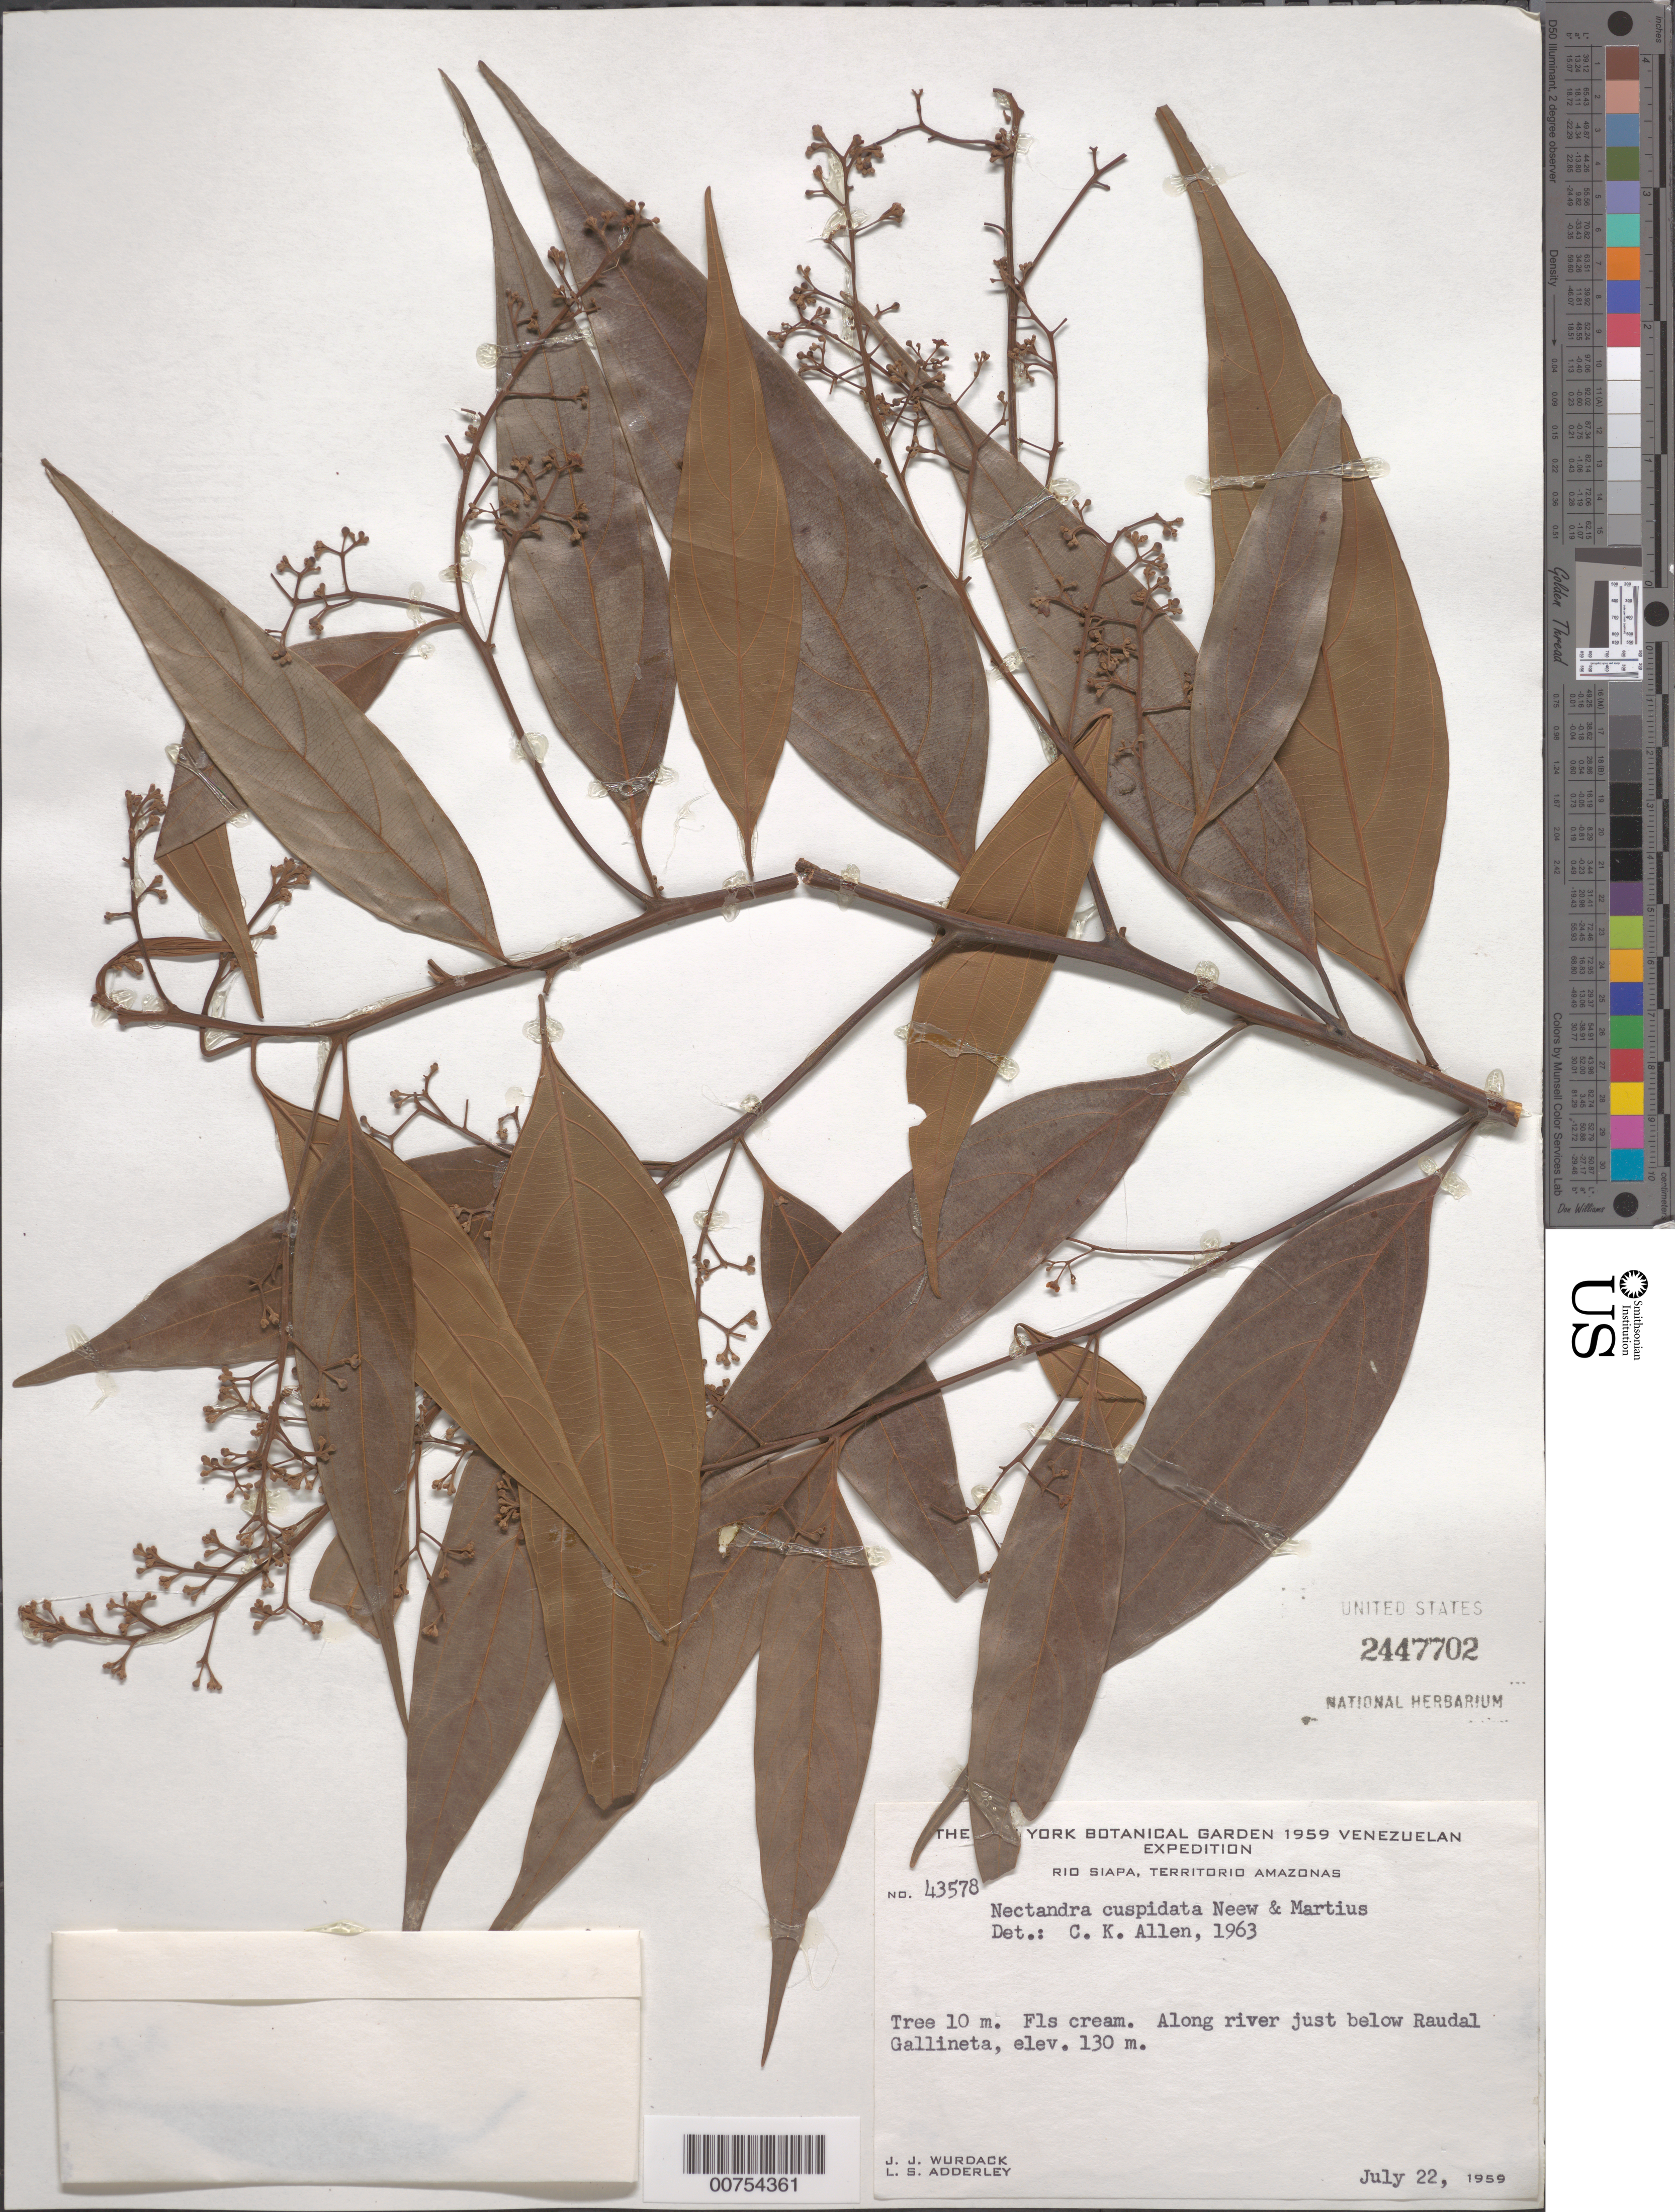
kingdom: Plantae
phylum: Tracheophyta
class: Magnoliopsida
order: Laurales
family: Lauraceae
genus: Nectandra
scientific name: Nectandra cuspidata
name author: Nees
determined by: Allen, C. K.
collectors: J. J. Wurdack & L. S. Adderley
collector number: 43578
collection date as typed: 22-Jul-59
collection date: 1959-07-22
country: Venezuela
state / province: Amazonas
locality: Río Siapa, just below Raudal Gallineta (about 110 river km from mouth)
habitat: Along river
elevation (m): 130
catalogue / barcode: US 2447702